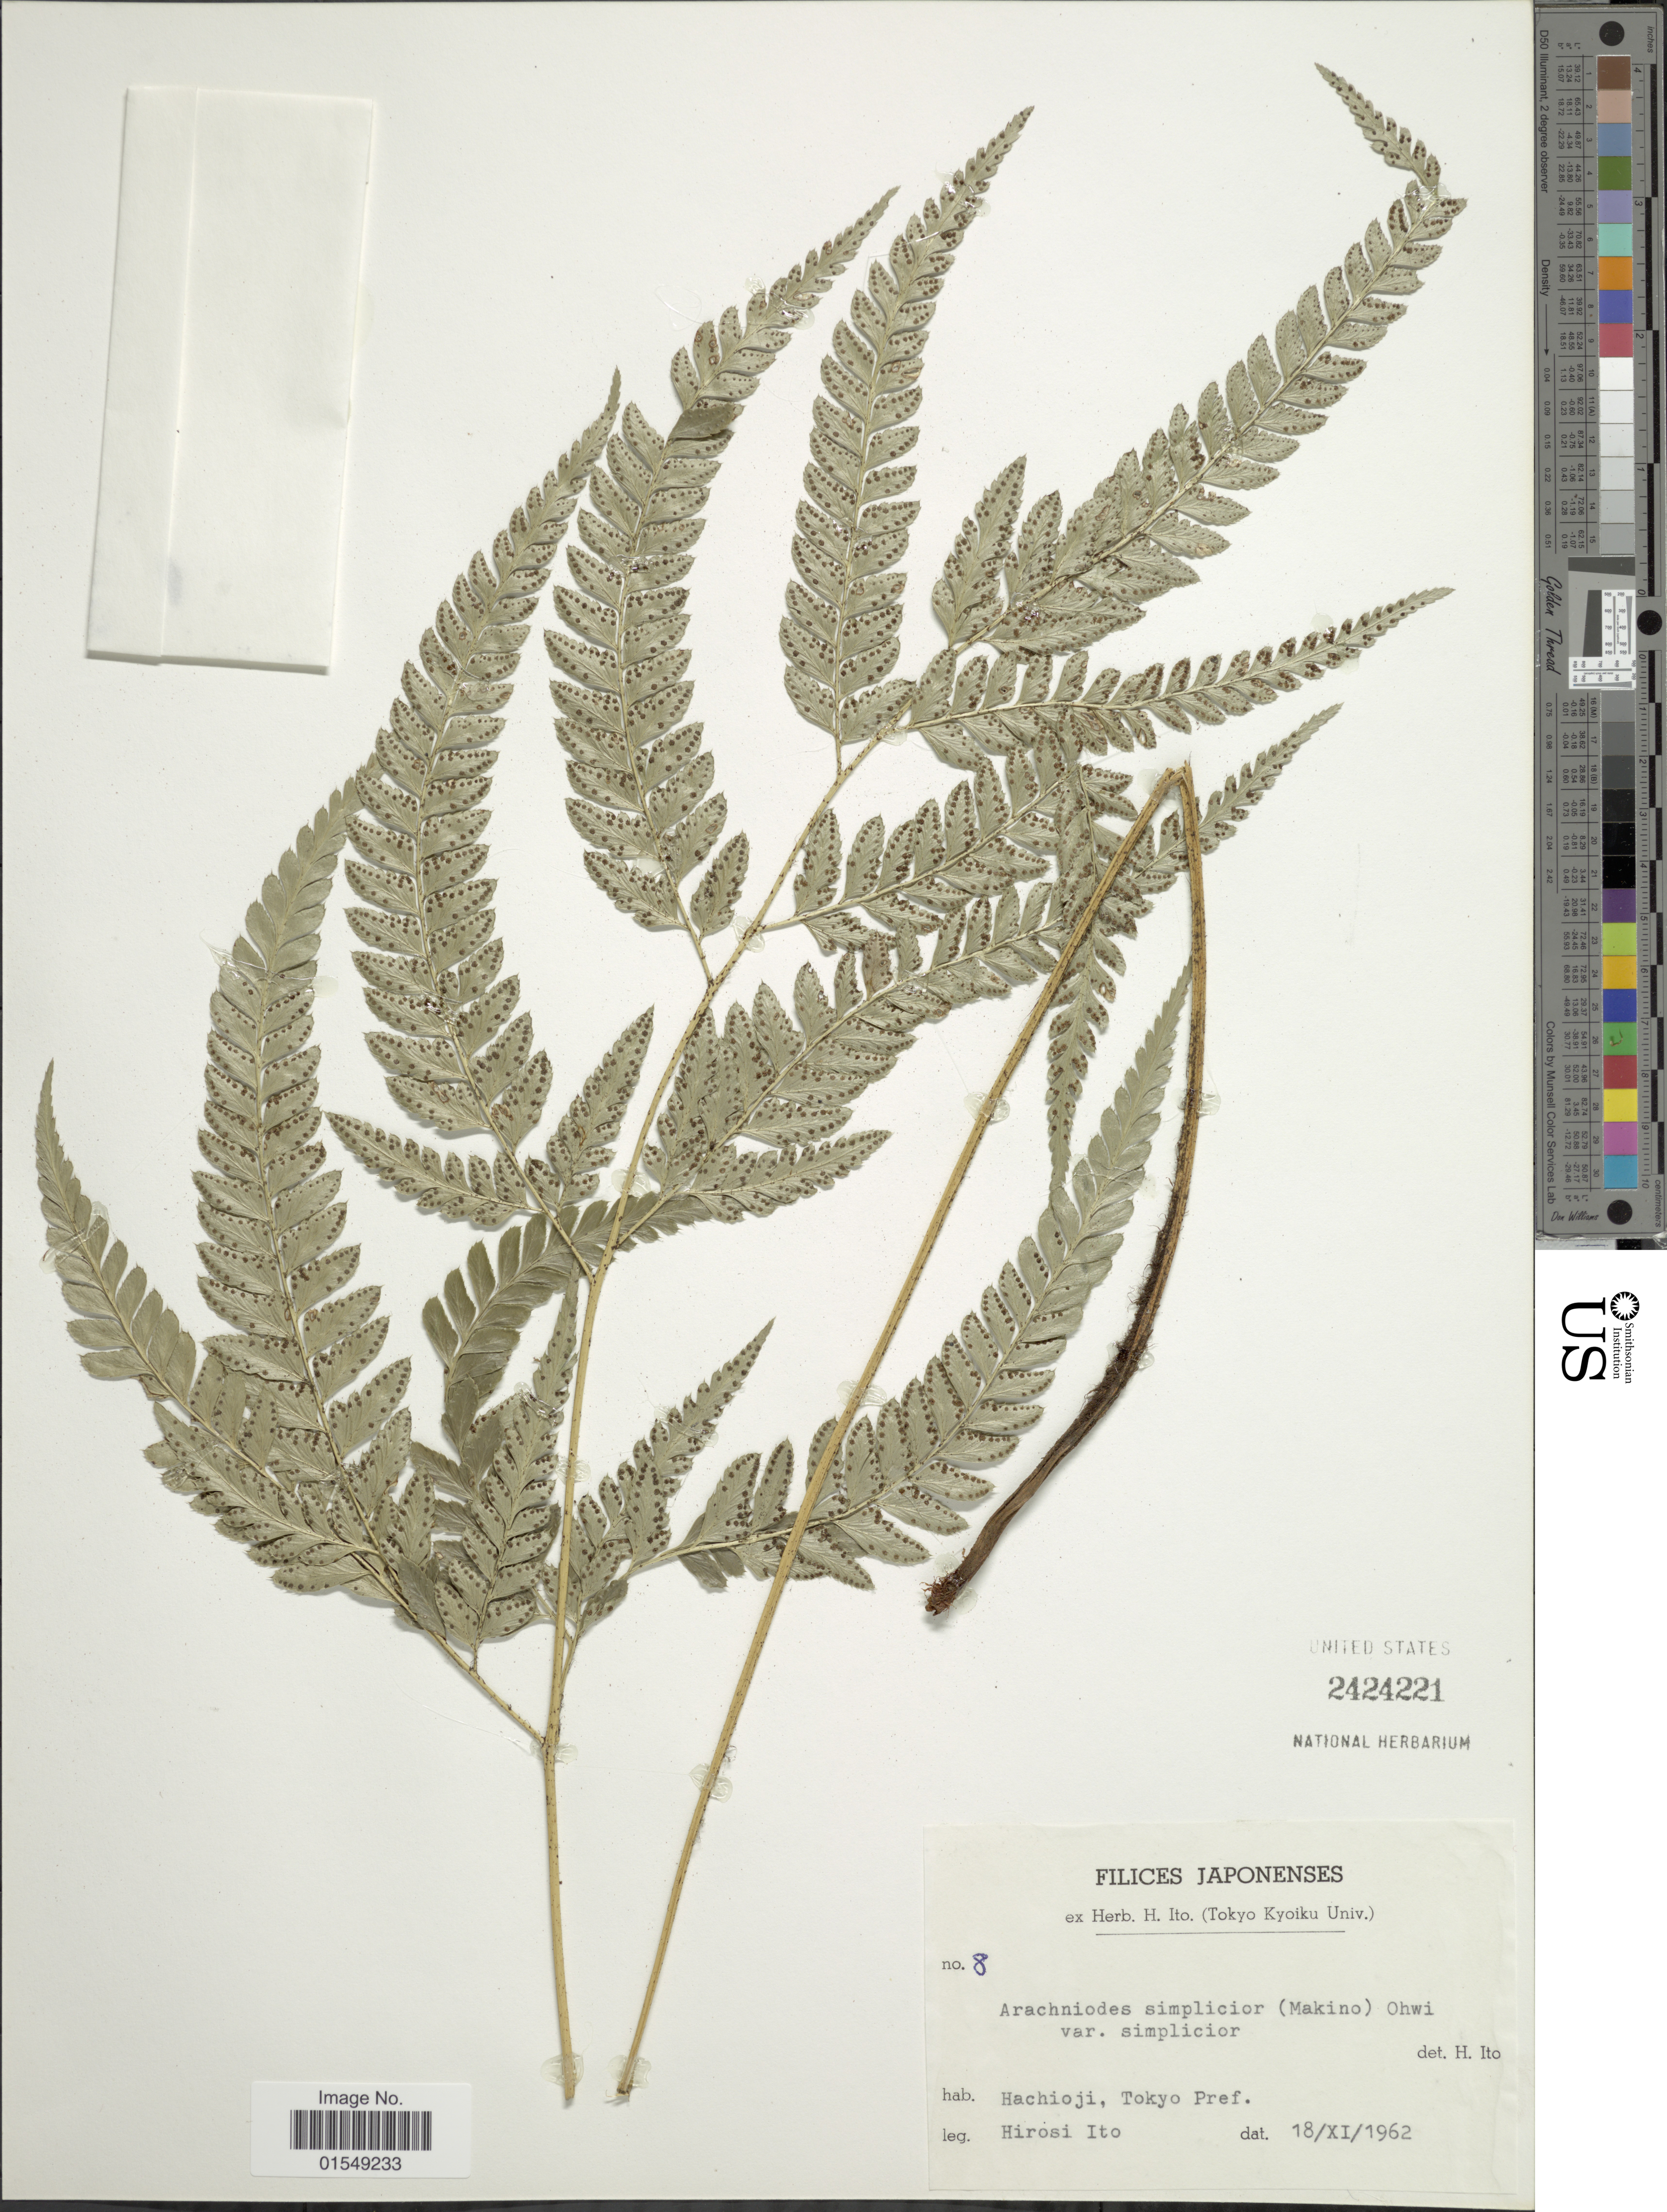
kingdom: Plantae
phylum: Tracheophyta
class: Polypodiopsida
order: Polypodiales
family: Dryopteridaceae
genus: Arachniodes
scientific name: Arachniodes simplicior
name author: (Makino) Ohwi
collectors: H. Itô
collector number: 8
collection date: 1962-11-18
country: Japan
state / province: Tokyo, Federal City of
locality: Japonenses, Hachioji, Tokyo Pref.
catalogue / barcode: US 2424221